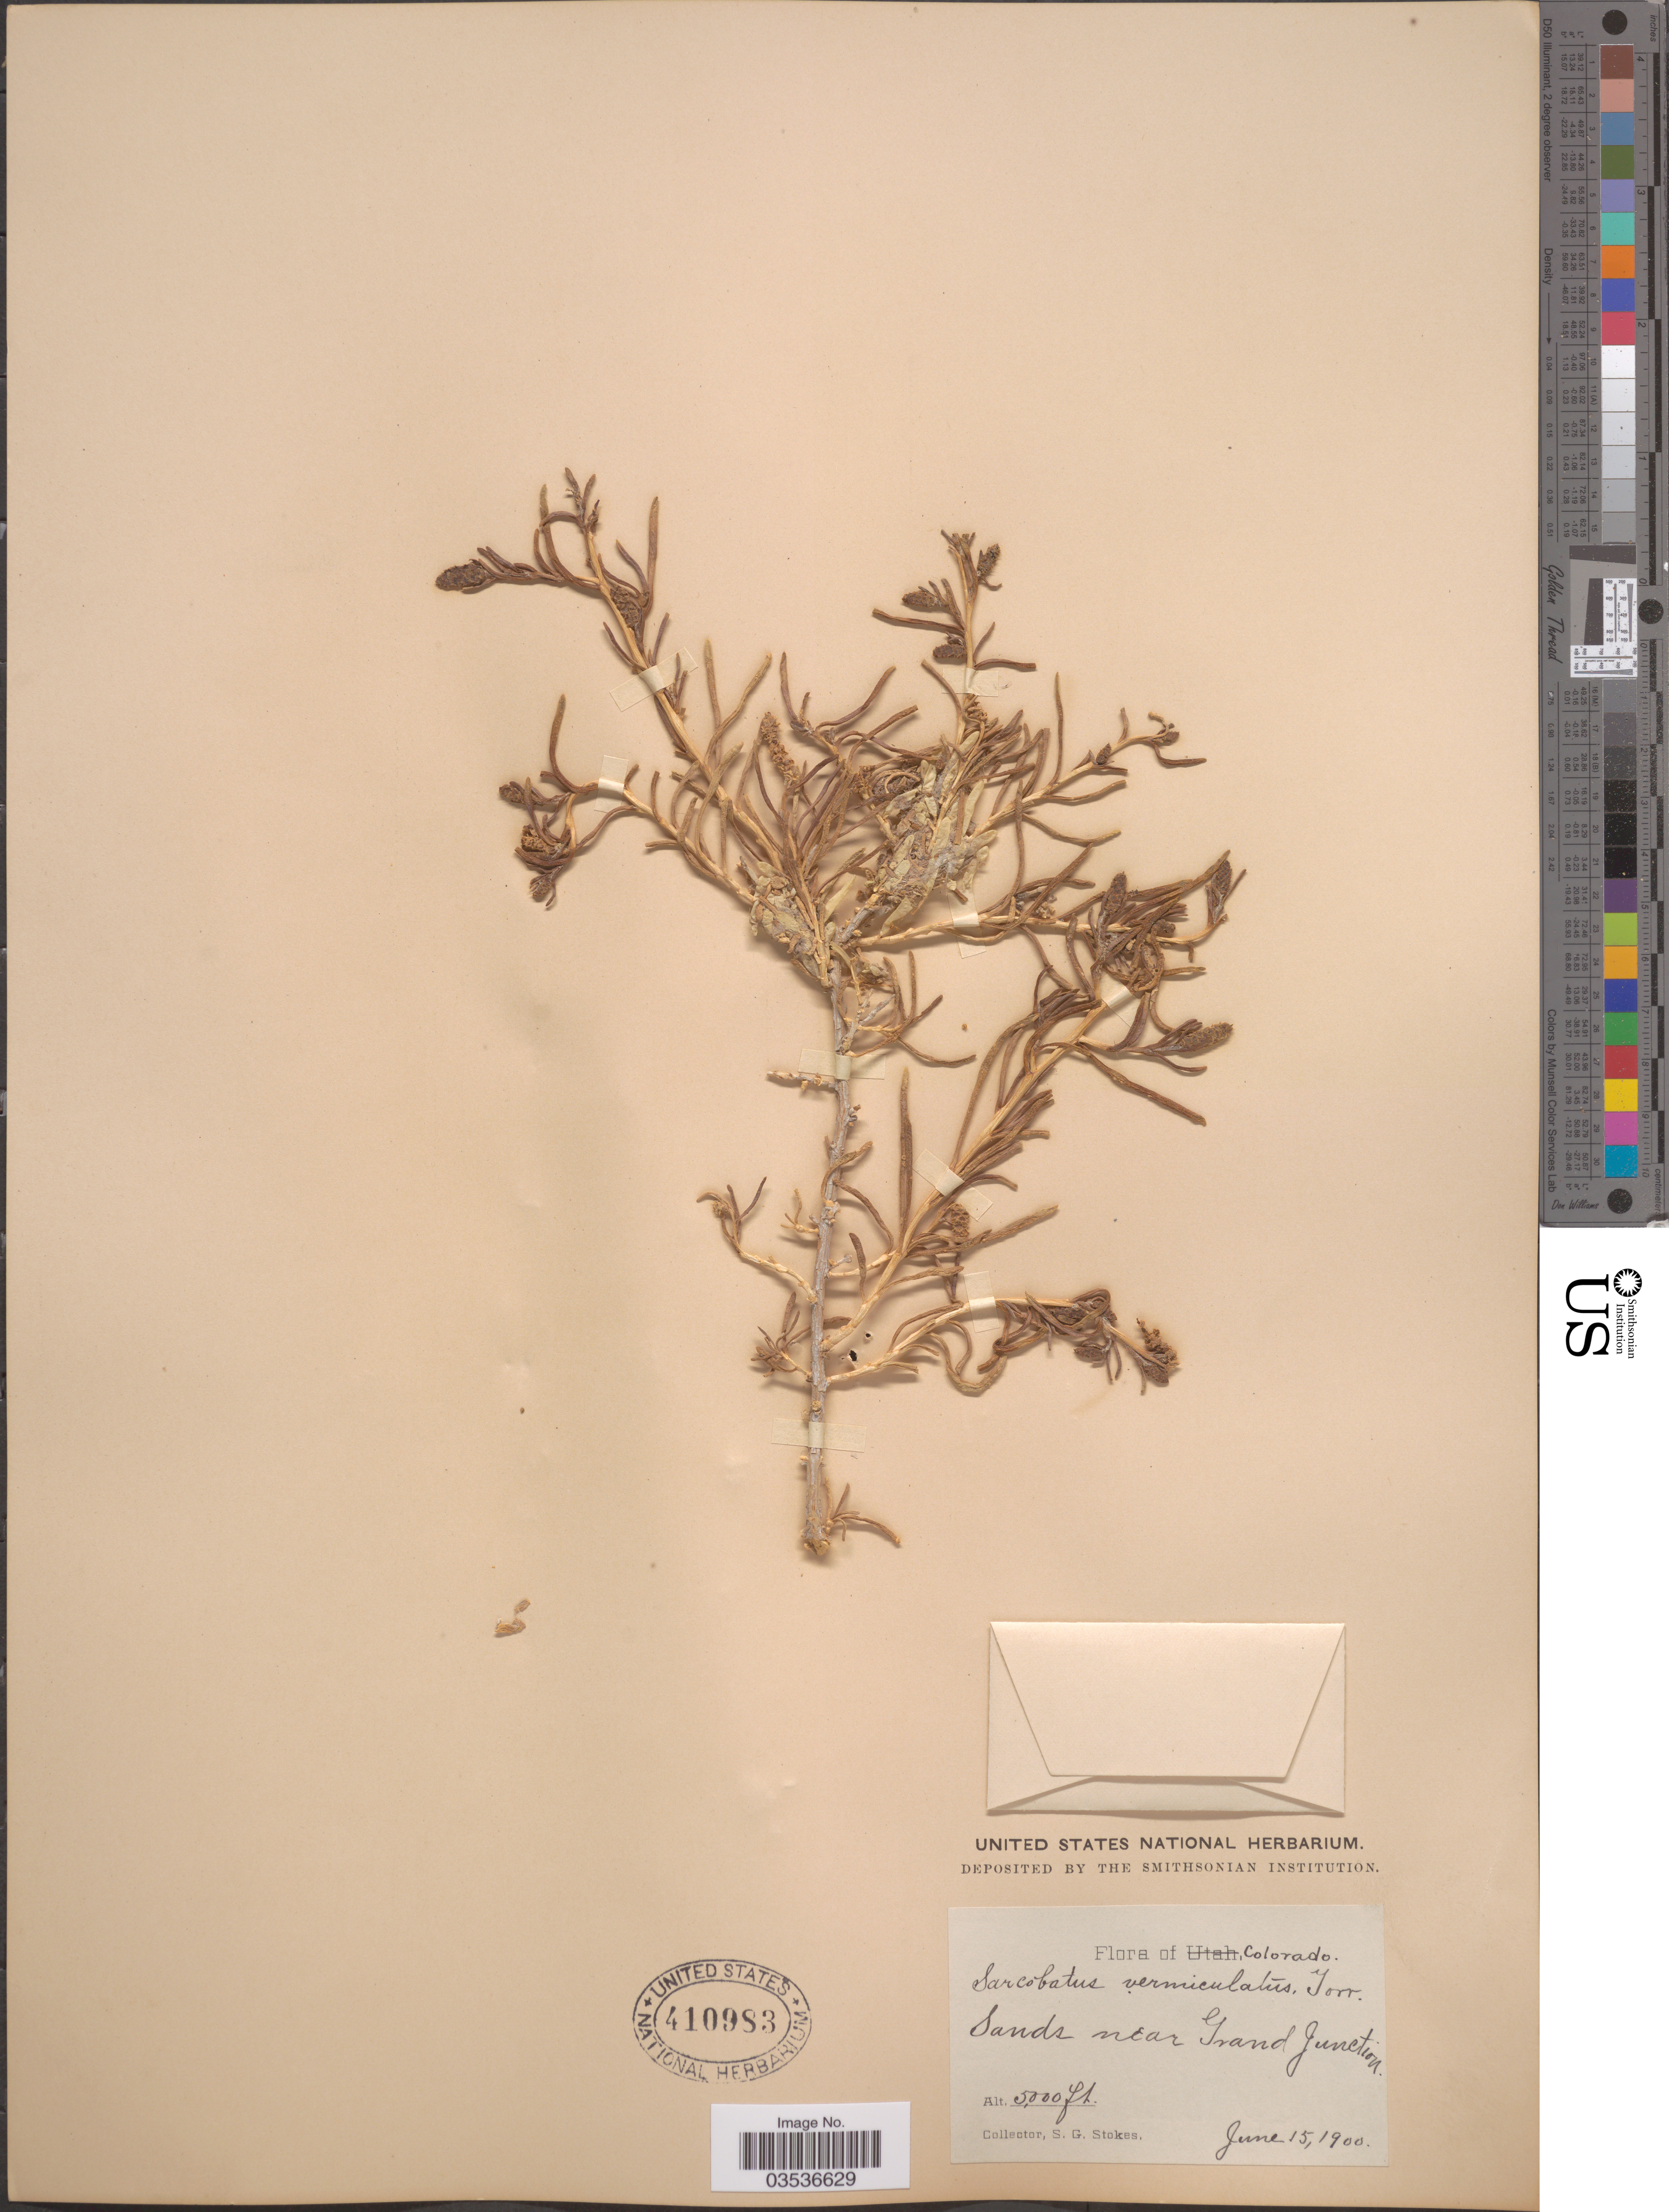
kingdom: Plantae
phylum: Tracheophyta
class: Magnoliopsida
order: Caryophyllales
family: Sarcobataceae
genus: Sarcobatus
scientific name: Sarcobatus vermiculatus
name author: (Hook.) Torr.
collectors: S. G. Stokes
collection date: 1900-06-15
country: United States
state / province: Colorado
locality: Sands near Grand Junction.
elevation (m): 1524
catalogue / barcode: US 410983